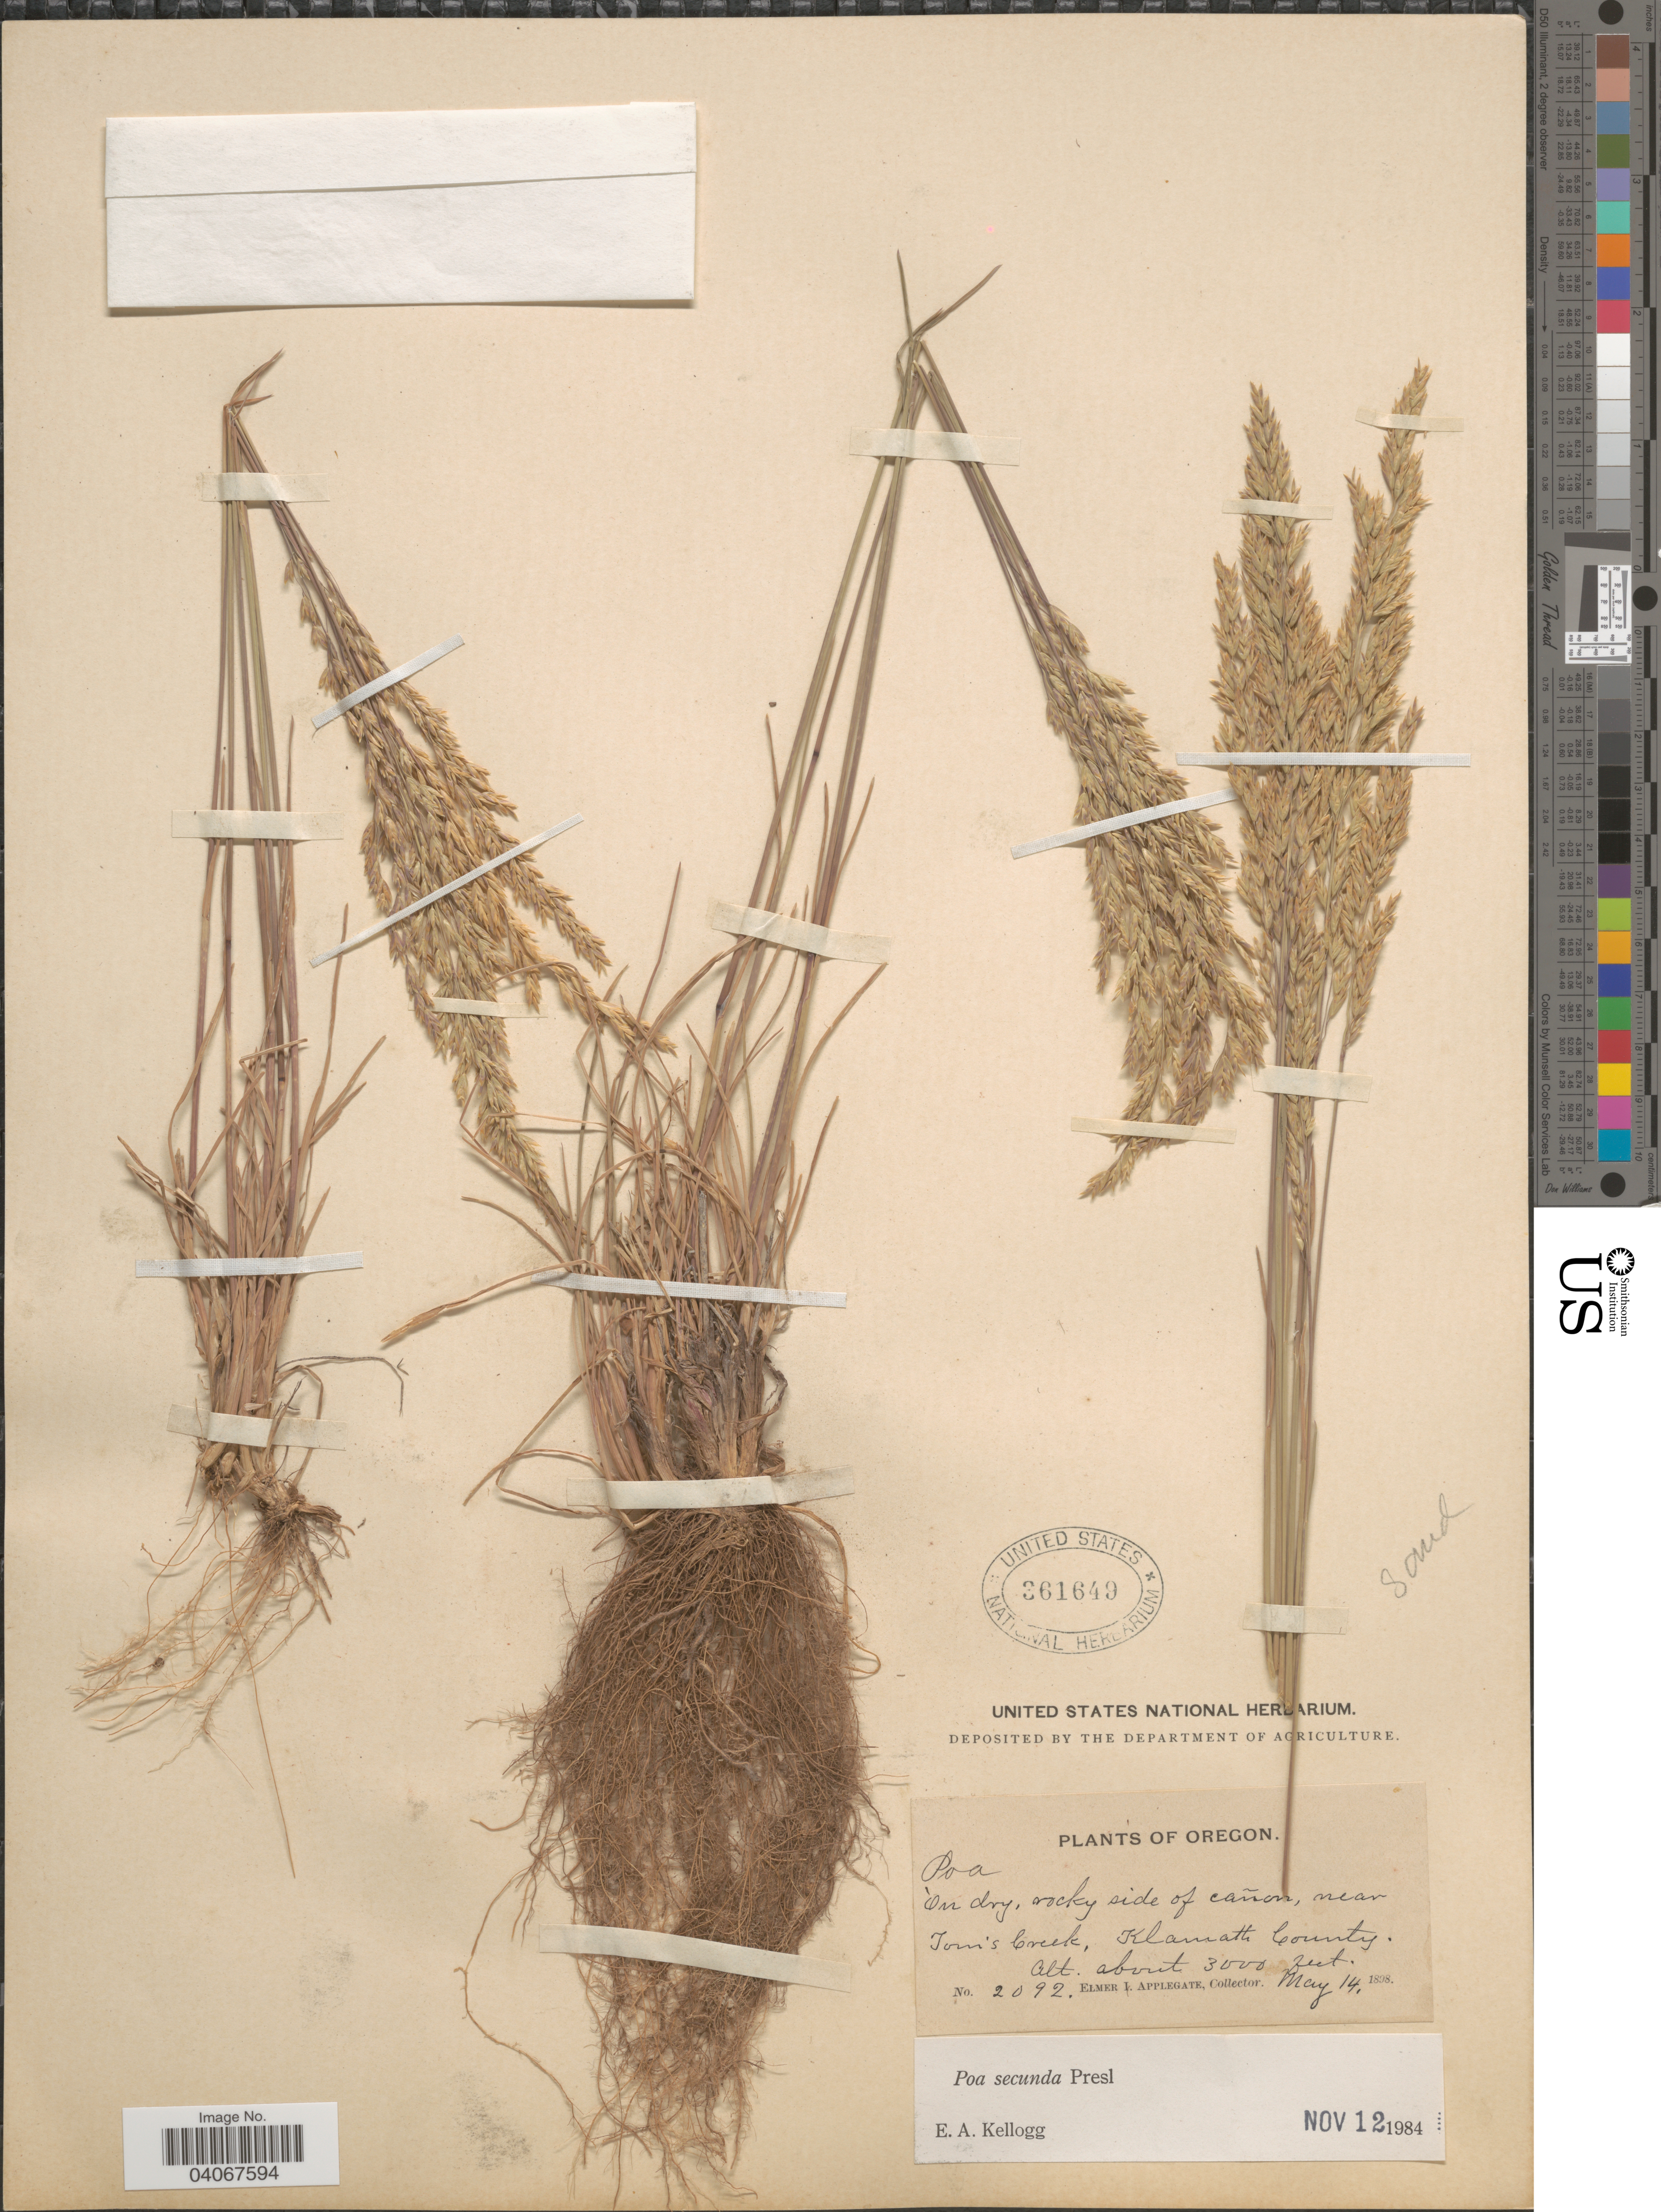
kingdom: Plantae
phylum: Tracheophyta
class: Liliopsida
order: Poales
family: Poaceae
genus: Poa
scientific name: Poa secunda subsp. secunda var. secunda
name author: J. Presl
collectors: E. I. Applegate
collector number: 2092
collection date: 1898-05-14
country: United States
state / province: Oregon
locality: On dry, rocky side of cañon, near Tom's Creek, Klamath County.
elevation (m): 914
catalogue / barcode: US 361649